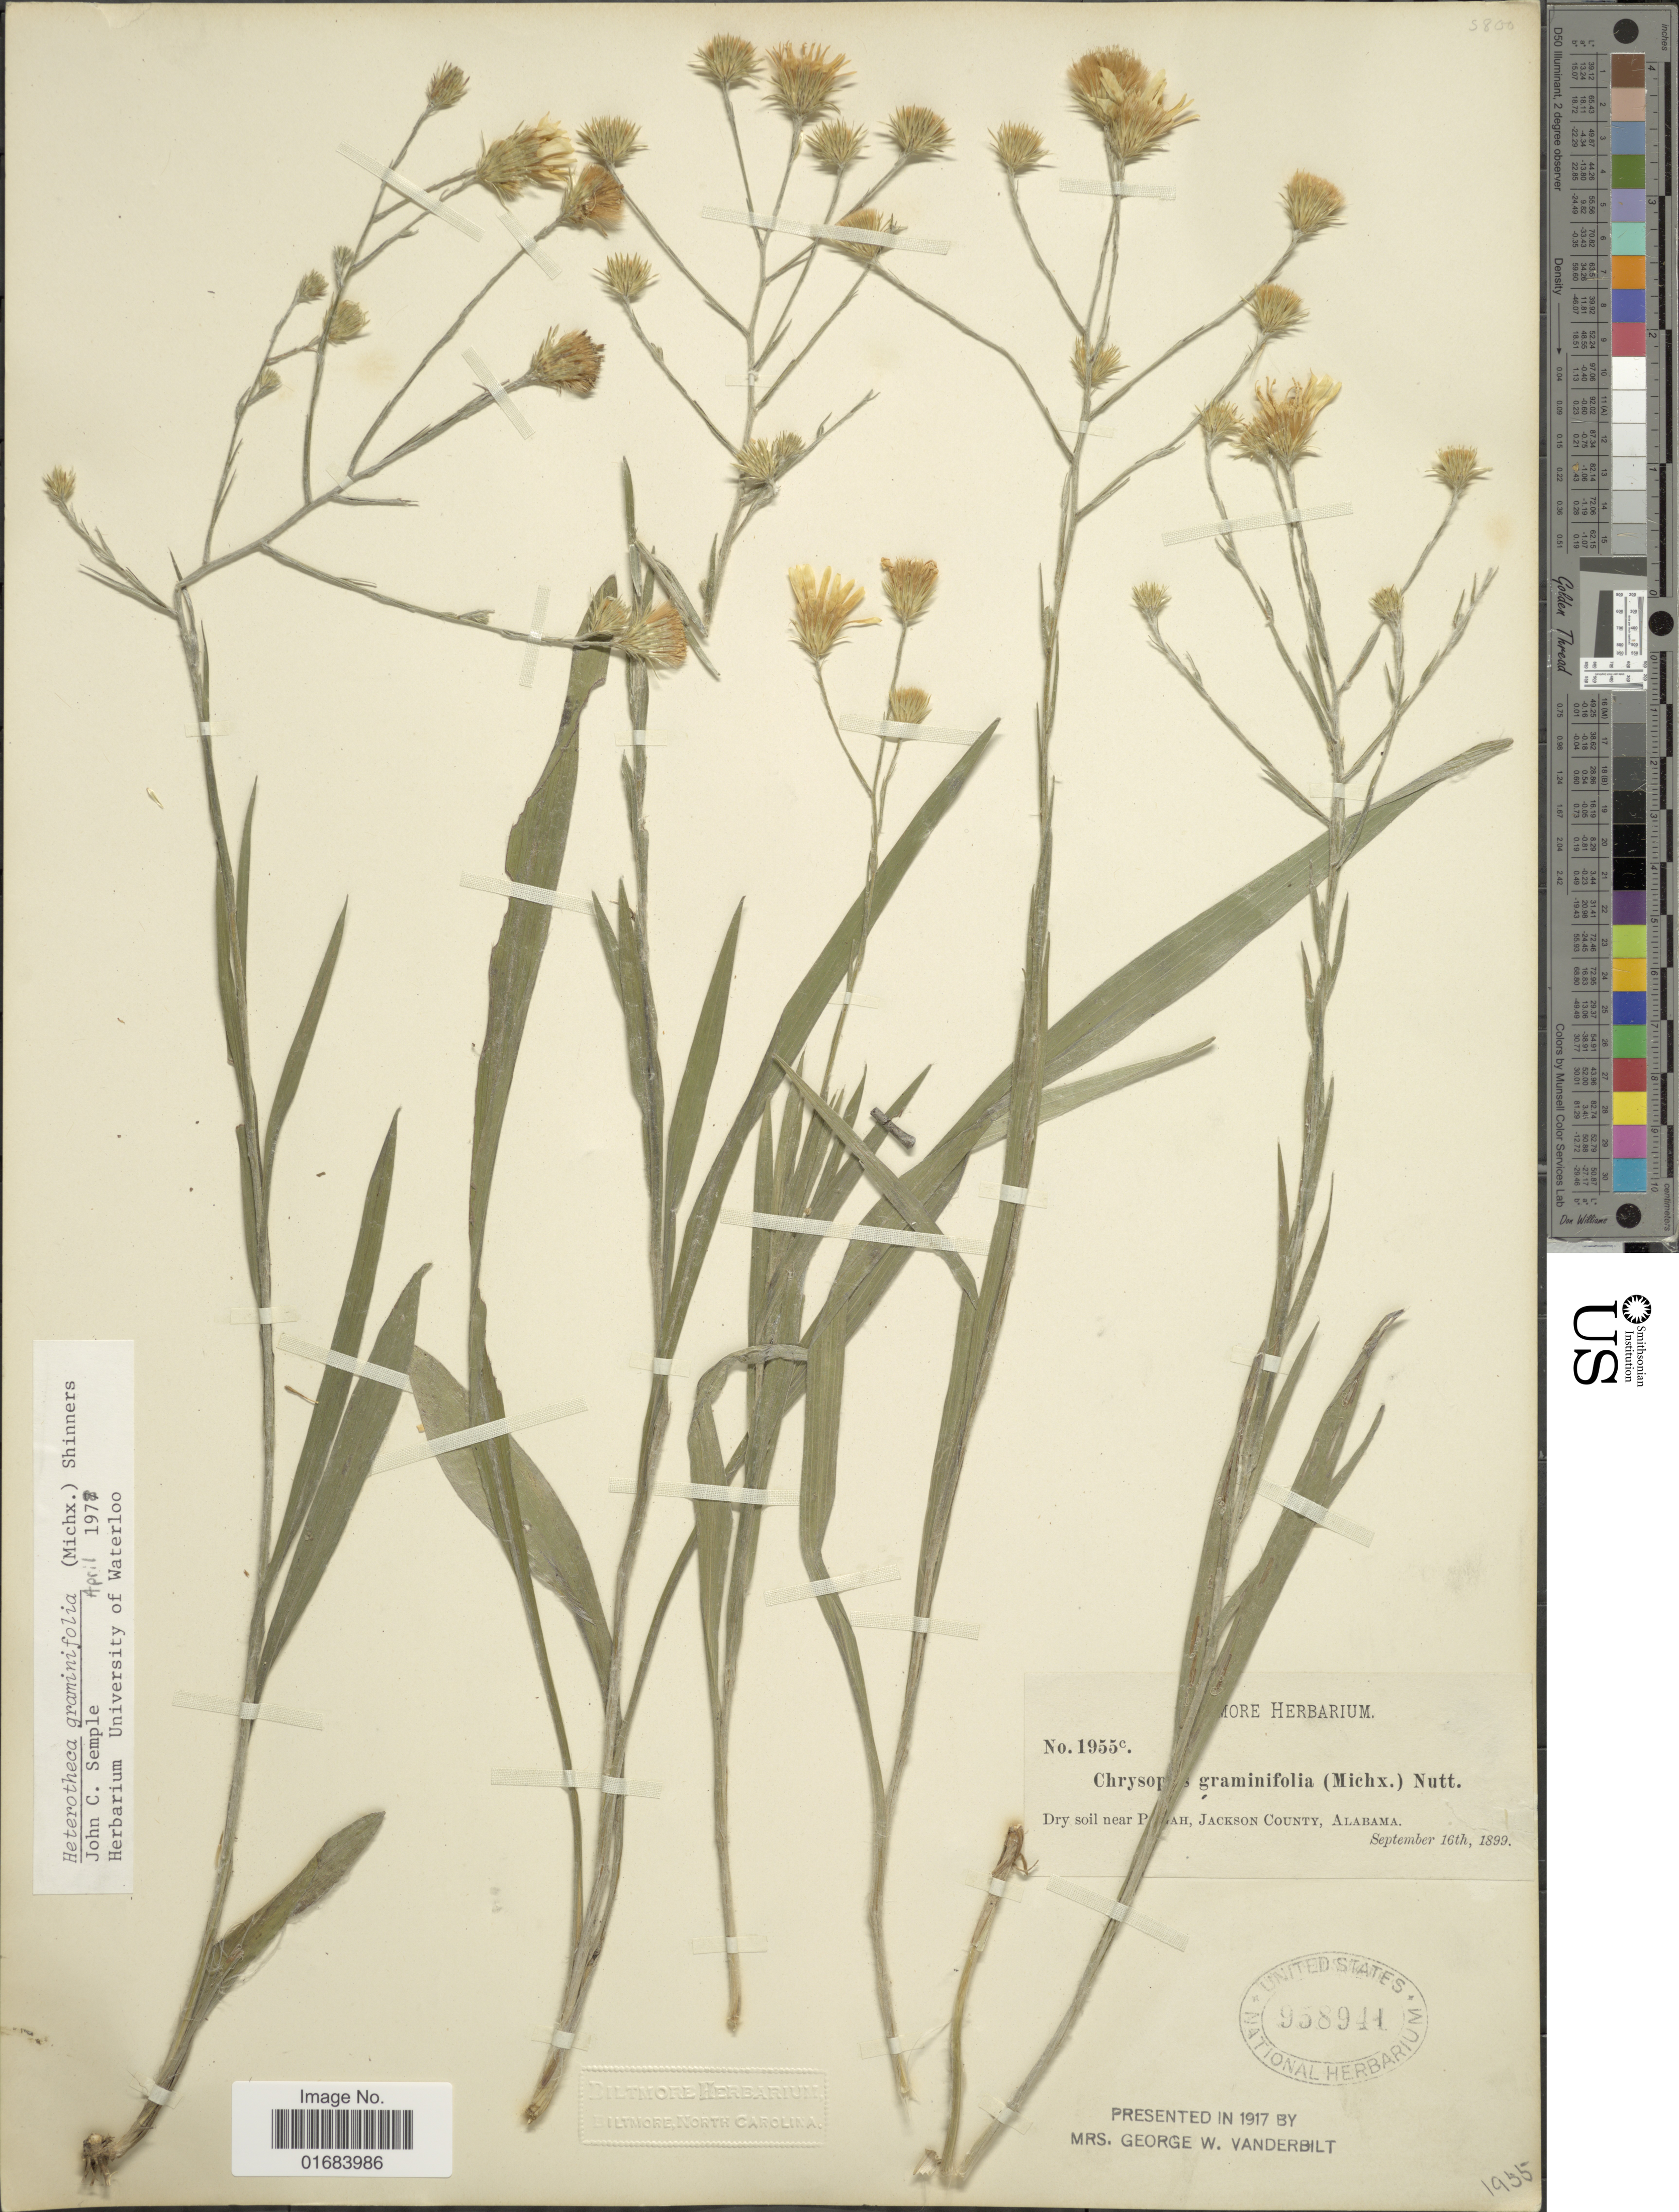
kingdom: Plantae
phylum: Tracheophyta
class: Magnoliopsida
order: Asterales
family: Asteraceae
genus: Pityopsis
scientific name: Pityopsis graminifolia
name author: (Michx.) Nutt.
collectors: ex herb. Biltmore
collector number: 1955c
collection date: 1899-09-16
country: United States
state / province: Alabama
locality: Pisgah, Jackson County.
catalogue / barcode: US 958941